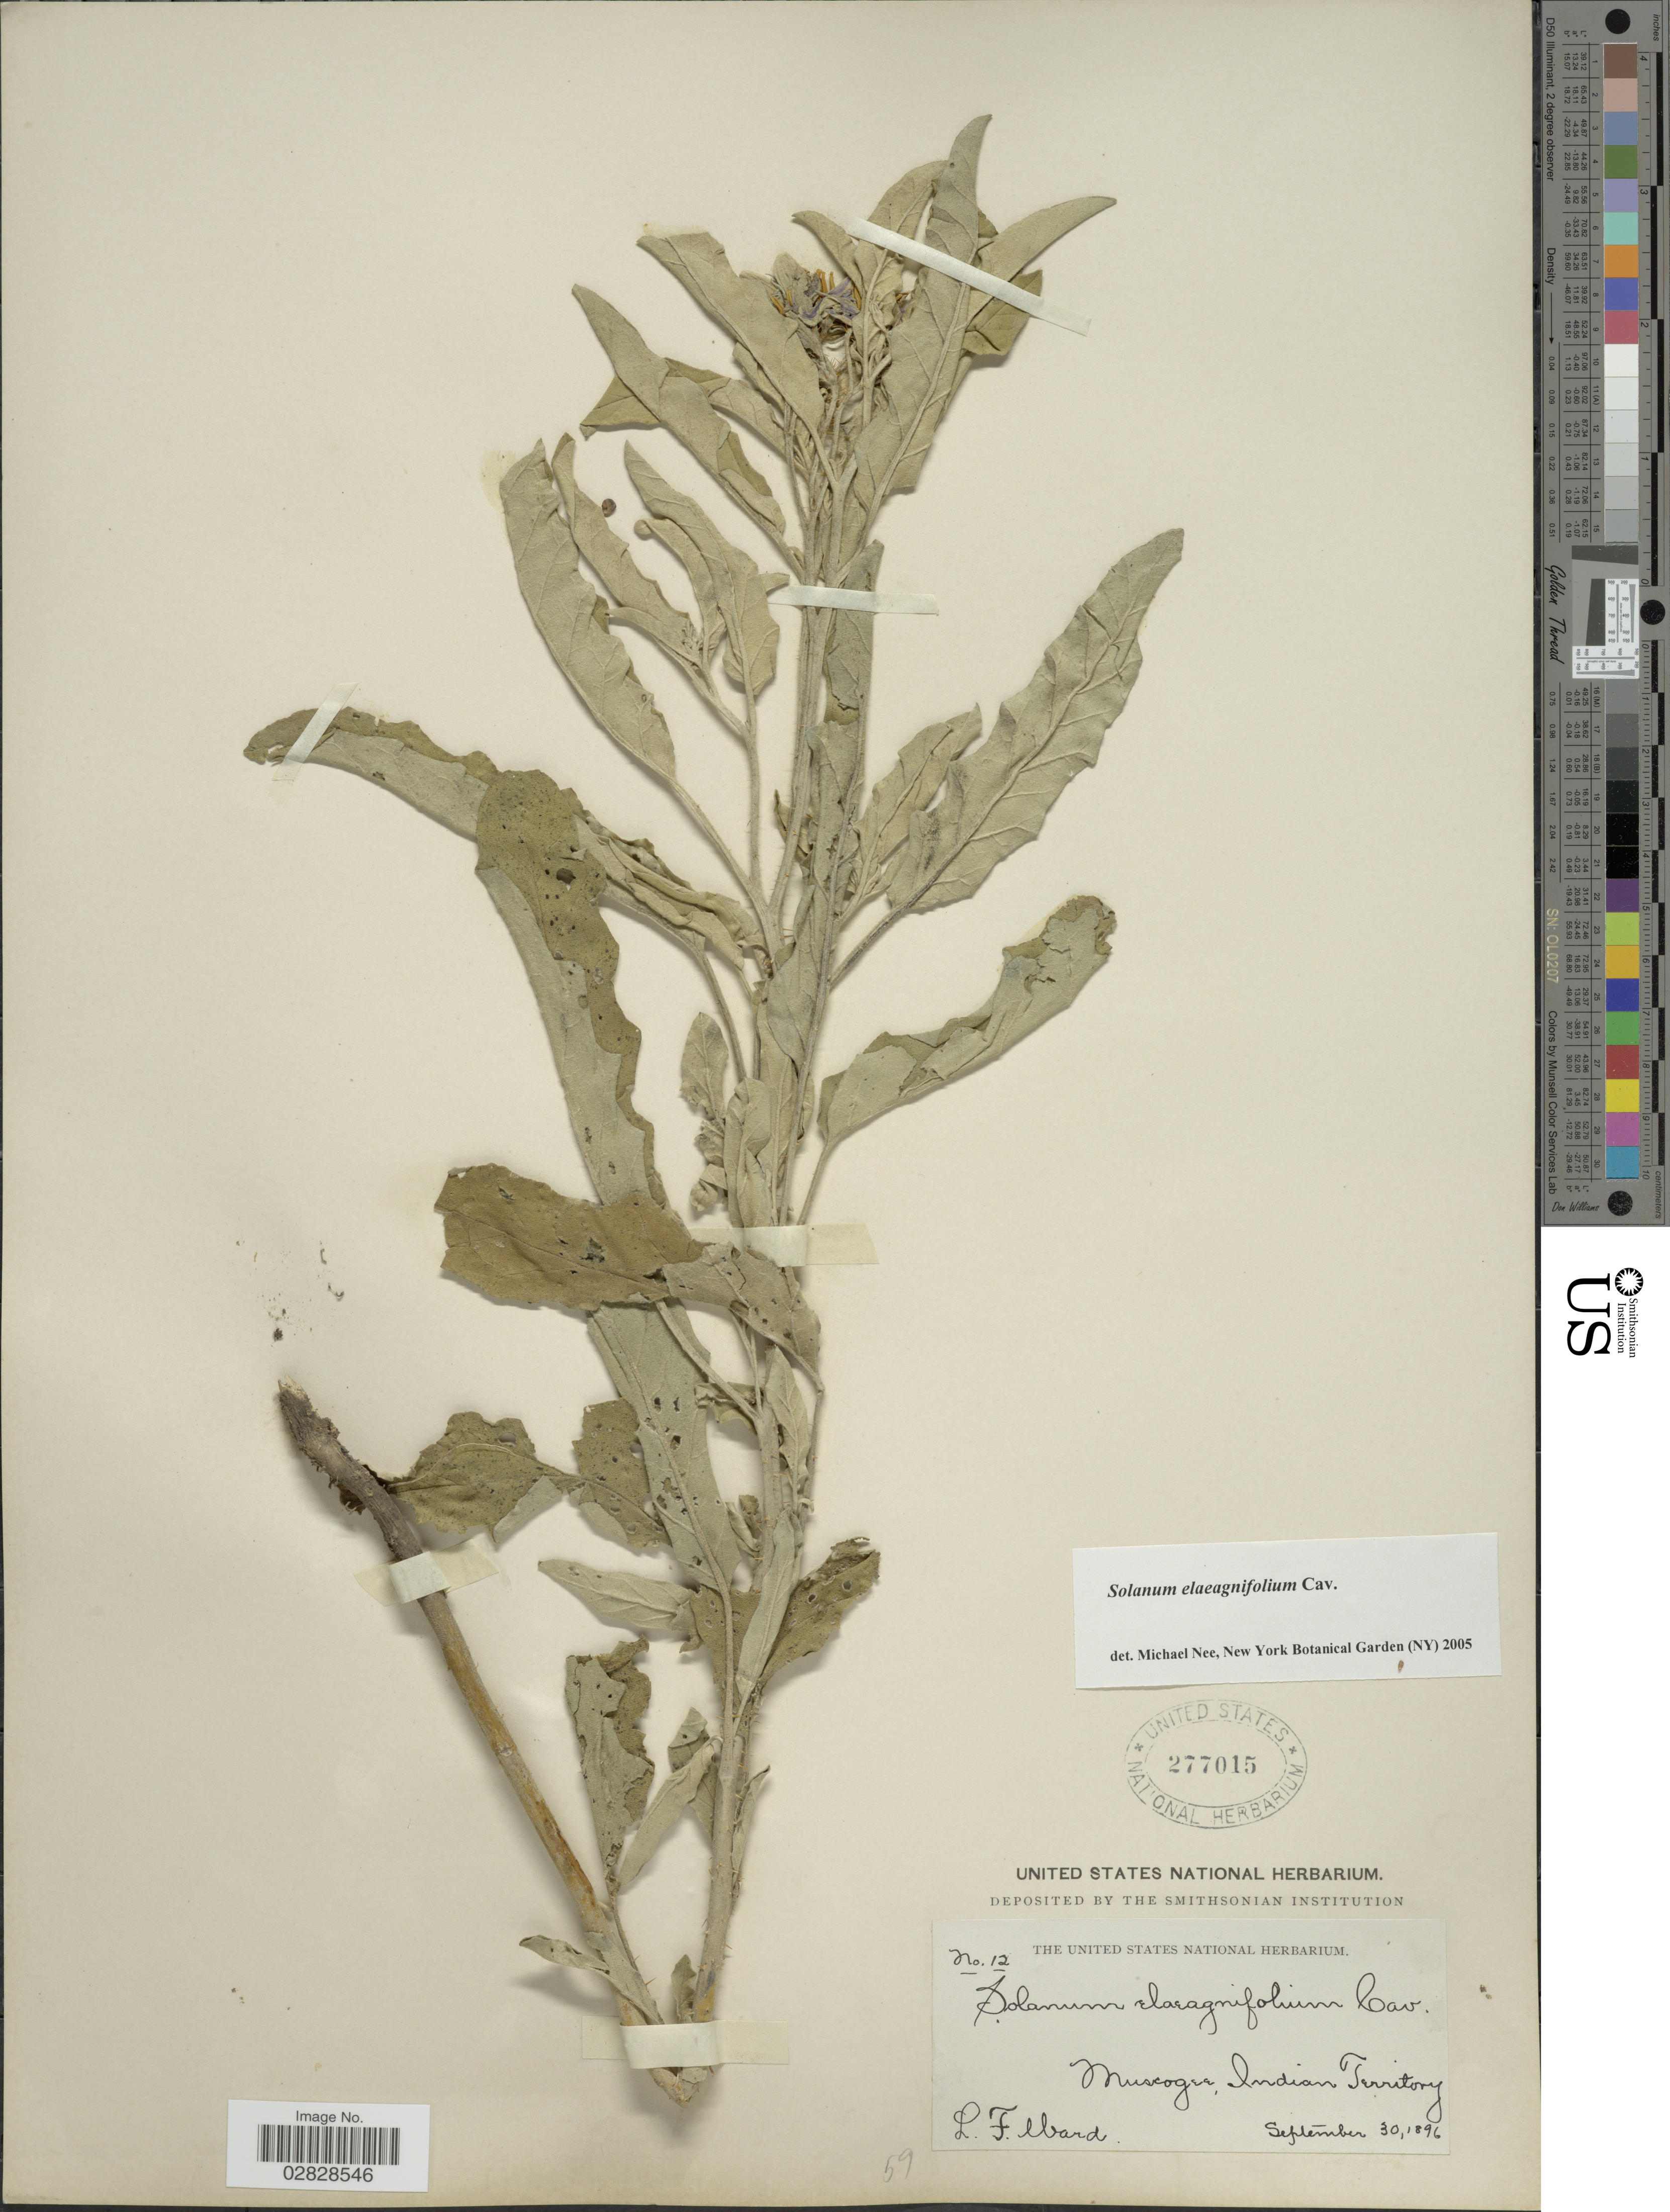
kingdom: Plantae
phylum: Tracheophyta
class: Magnoliopsida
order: Solanales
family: Solanaceae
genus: Solanum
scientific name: Solanum elaeagnifolium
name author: Cav.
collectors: L. Ward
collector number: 12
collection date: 1896-09-30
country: United States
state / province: Oklahoma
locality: Muscogee, Indian Territory.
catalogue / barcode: US 277015